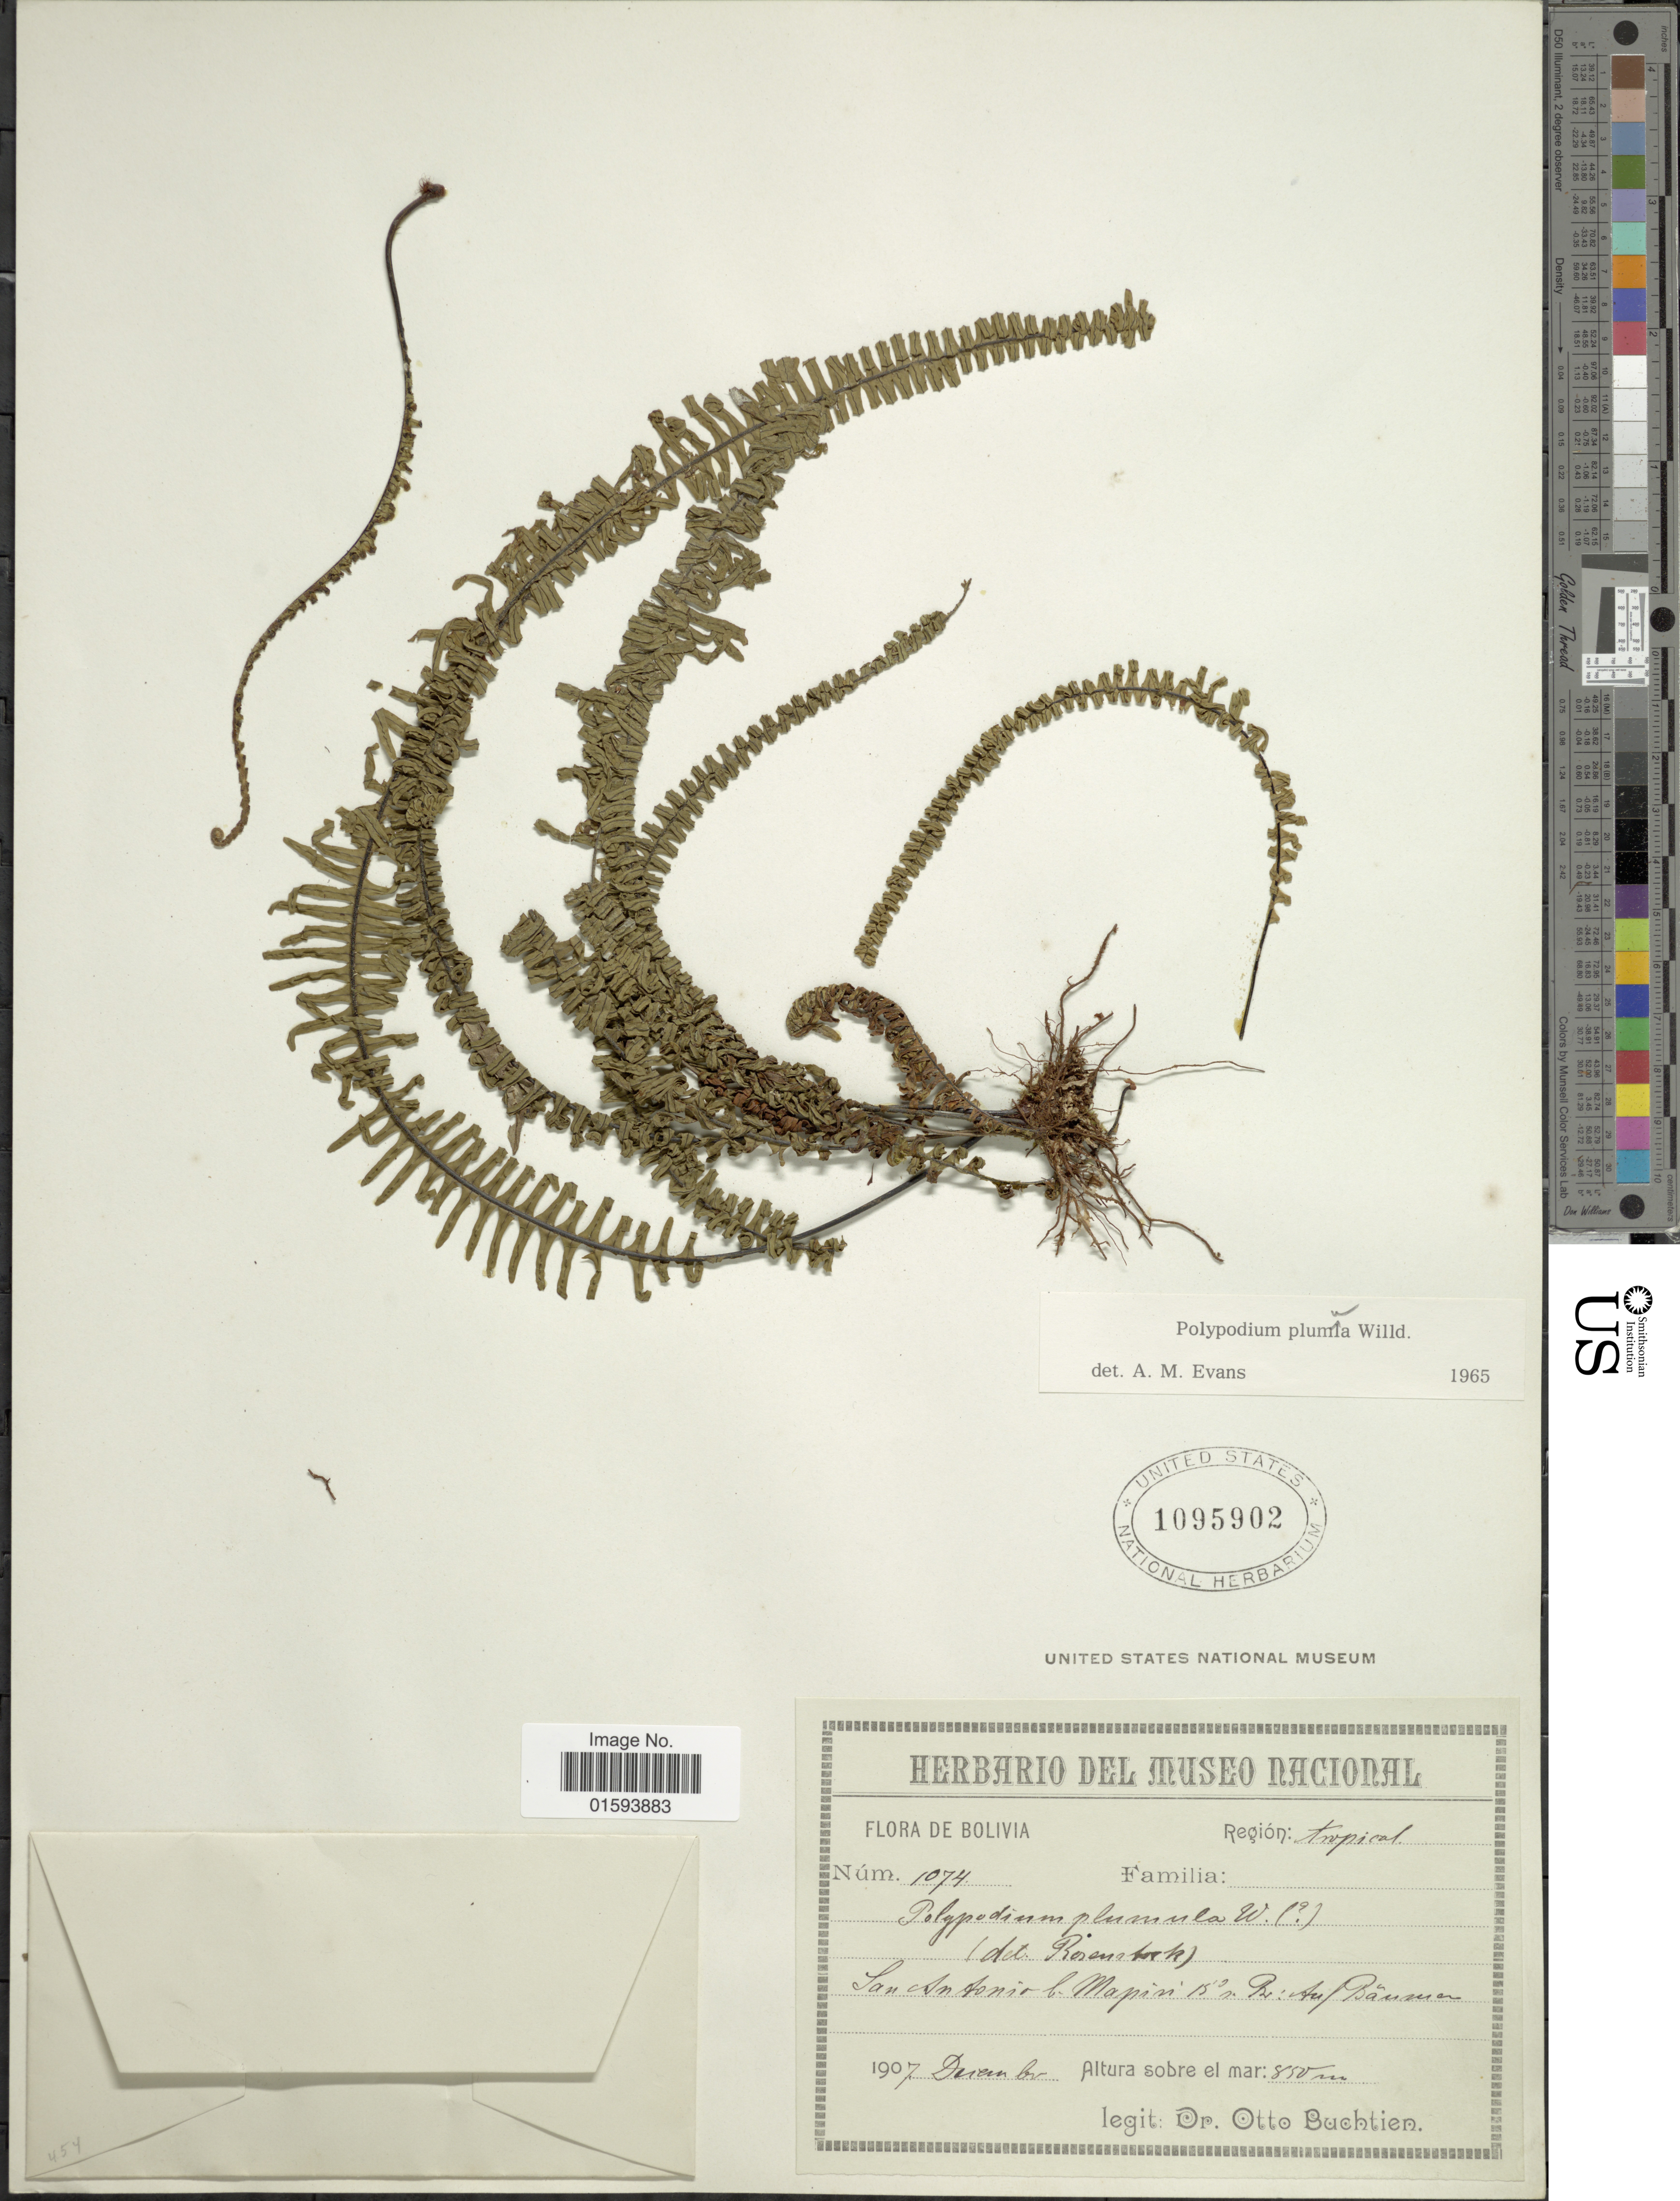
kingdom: Plantae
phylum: Tracheophyta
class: Polypodiopsida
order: Polypodiales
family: Polypodiaceae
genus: Pecluma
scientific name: Pecluma plumula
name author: (Humb. & Bonpl. ex Willd.) M.G. Price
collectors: O. Buchtien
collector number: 1074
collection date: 1907-12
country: Bolivia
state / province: La Paz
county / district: Mapiri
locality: Region tropical, San Antonio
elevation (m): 850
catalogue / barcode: US 1095902